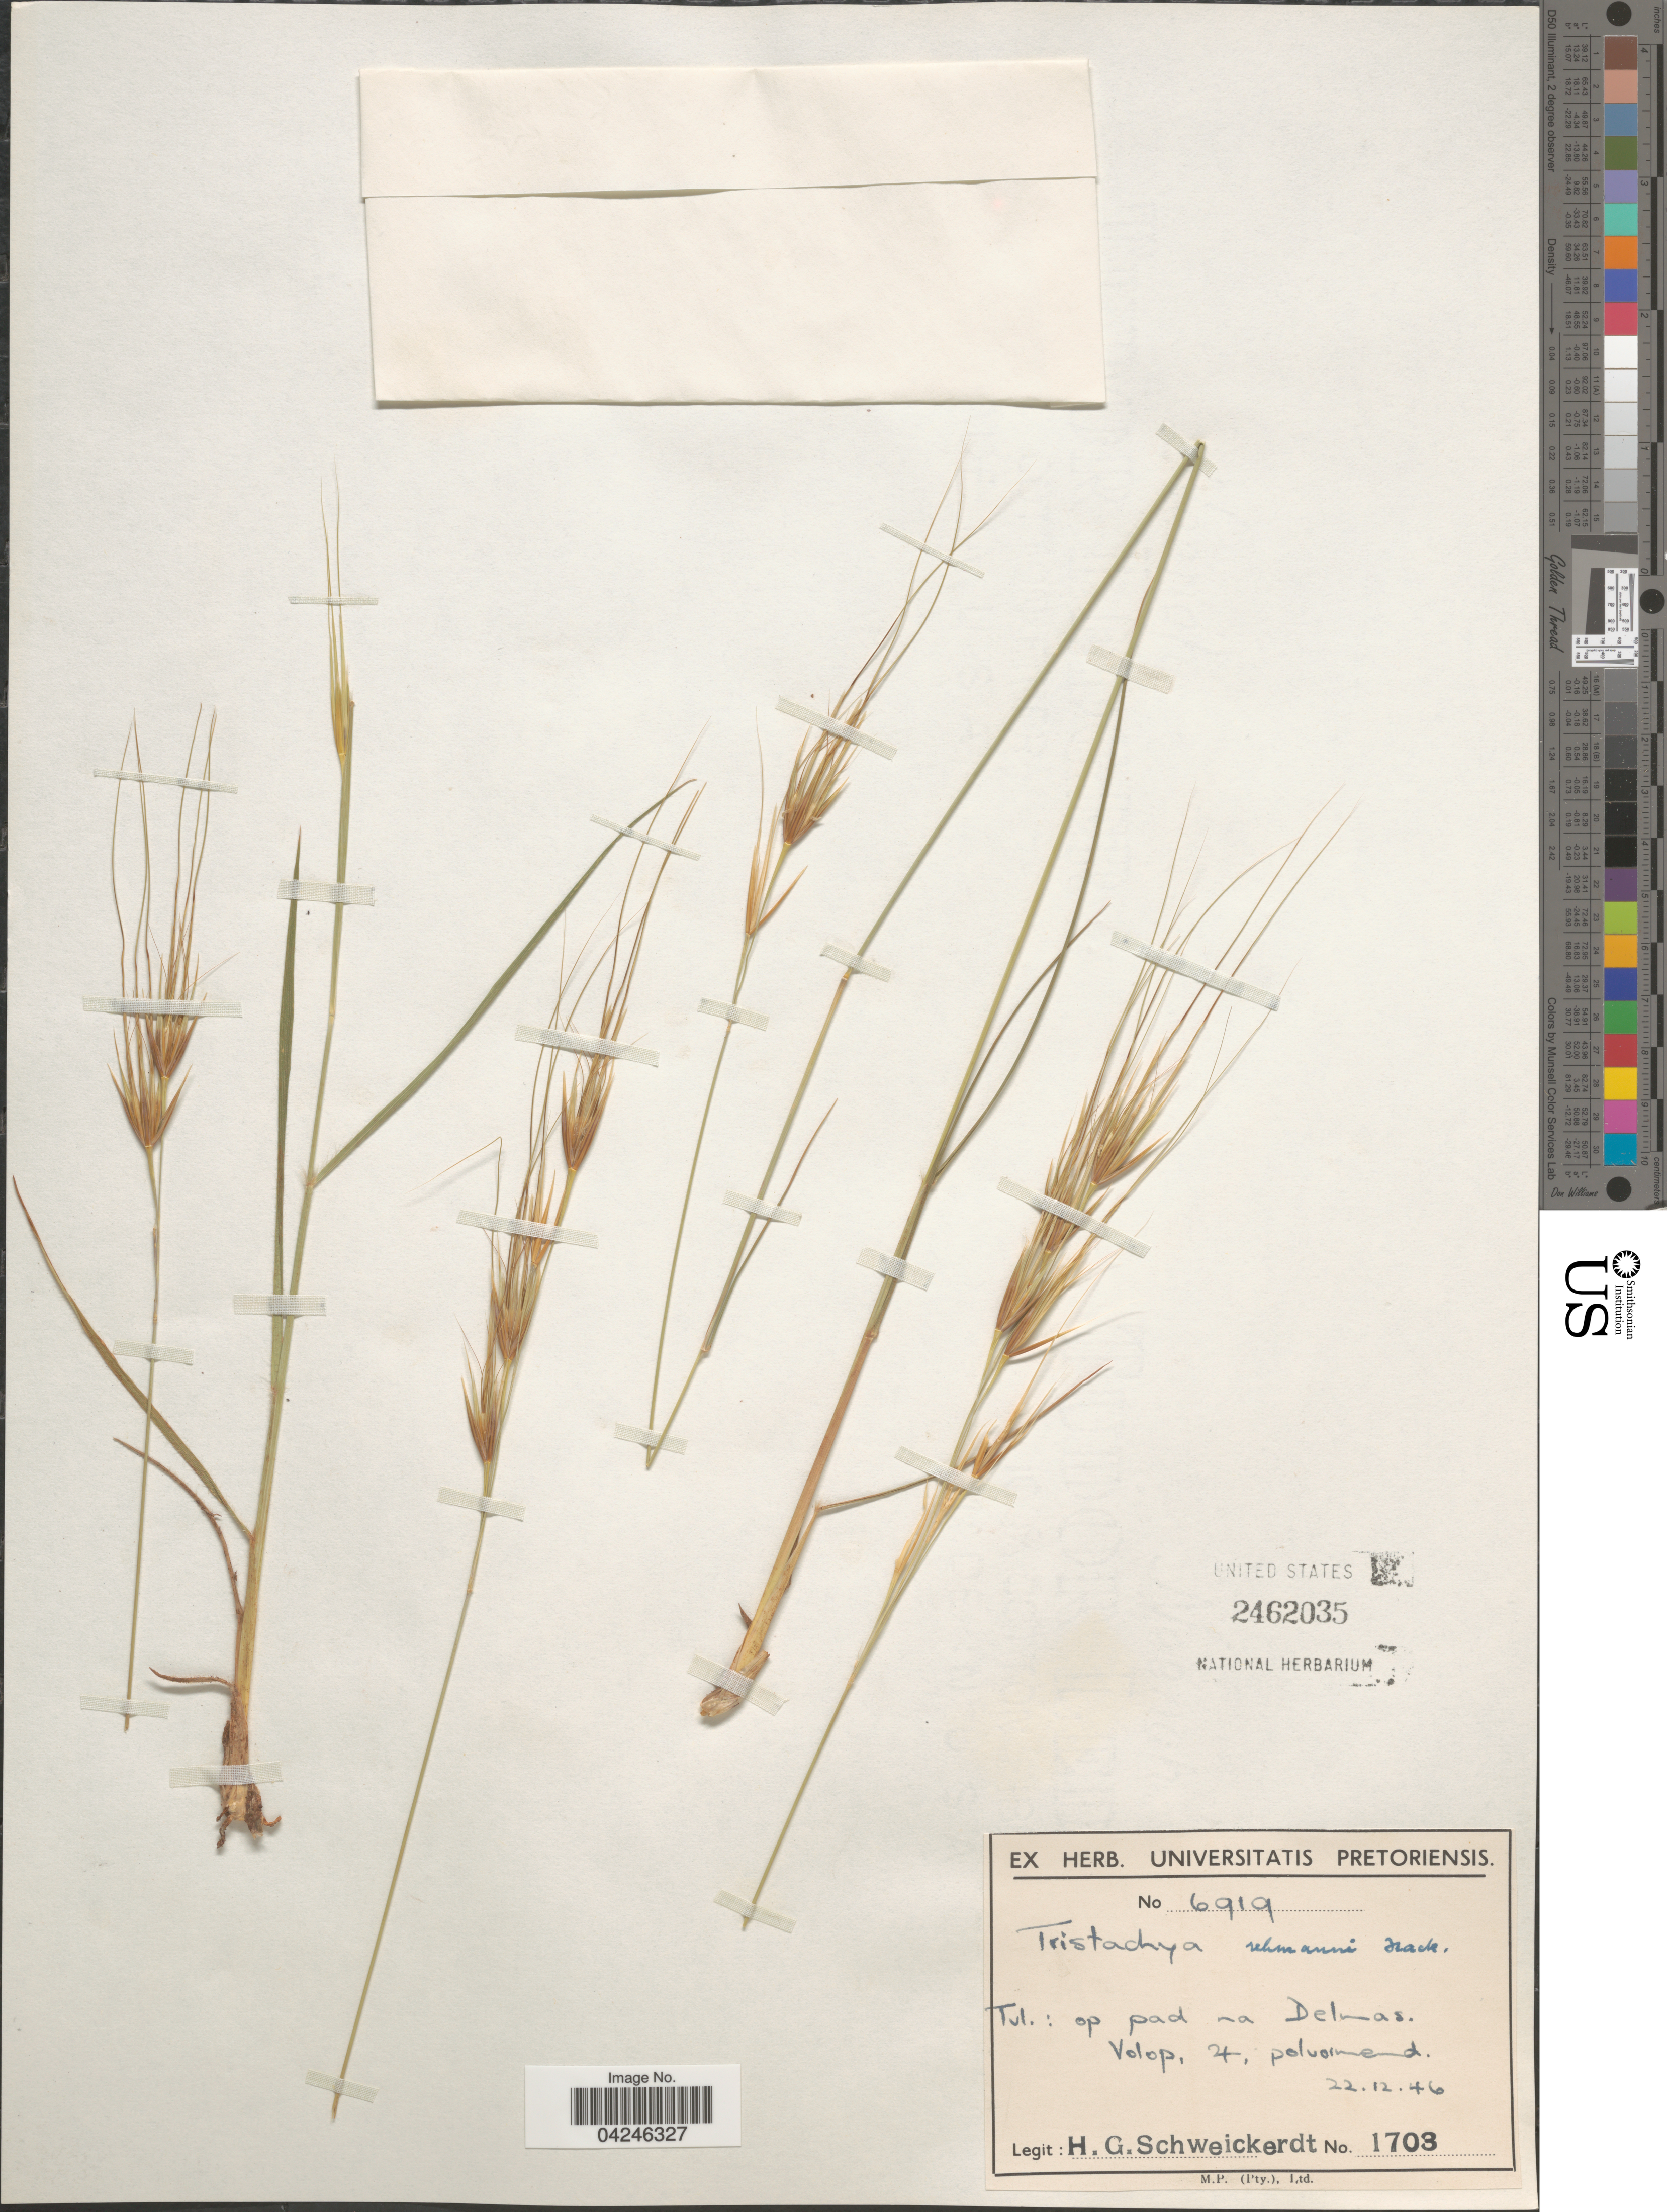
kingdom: Plantae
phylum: Tracheophyta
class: Liliopsida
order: Poales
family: Poaceae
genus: Tristachya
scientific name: Tristachya rehmannii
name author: Hack. in Schinz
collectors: H. Schweickerdt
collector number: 1703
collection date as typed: Transcribed d/m/y: 22/12/46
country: South Africa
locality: Tvl.: op pad na Delmas.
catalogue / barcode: US 2462035